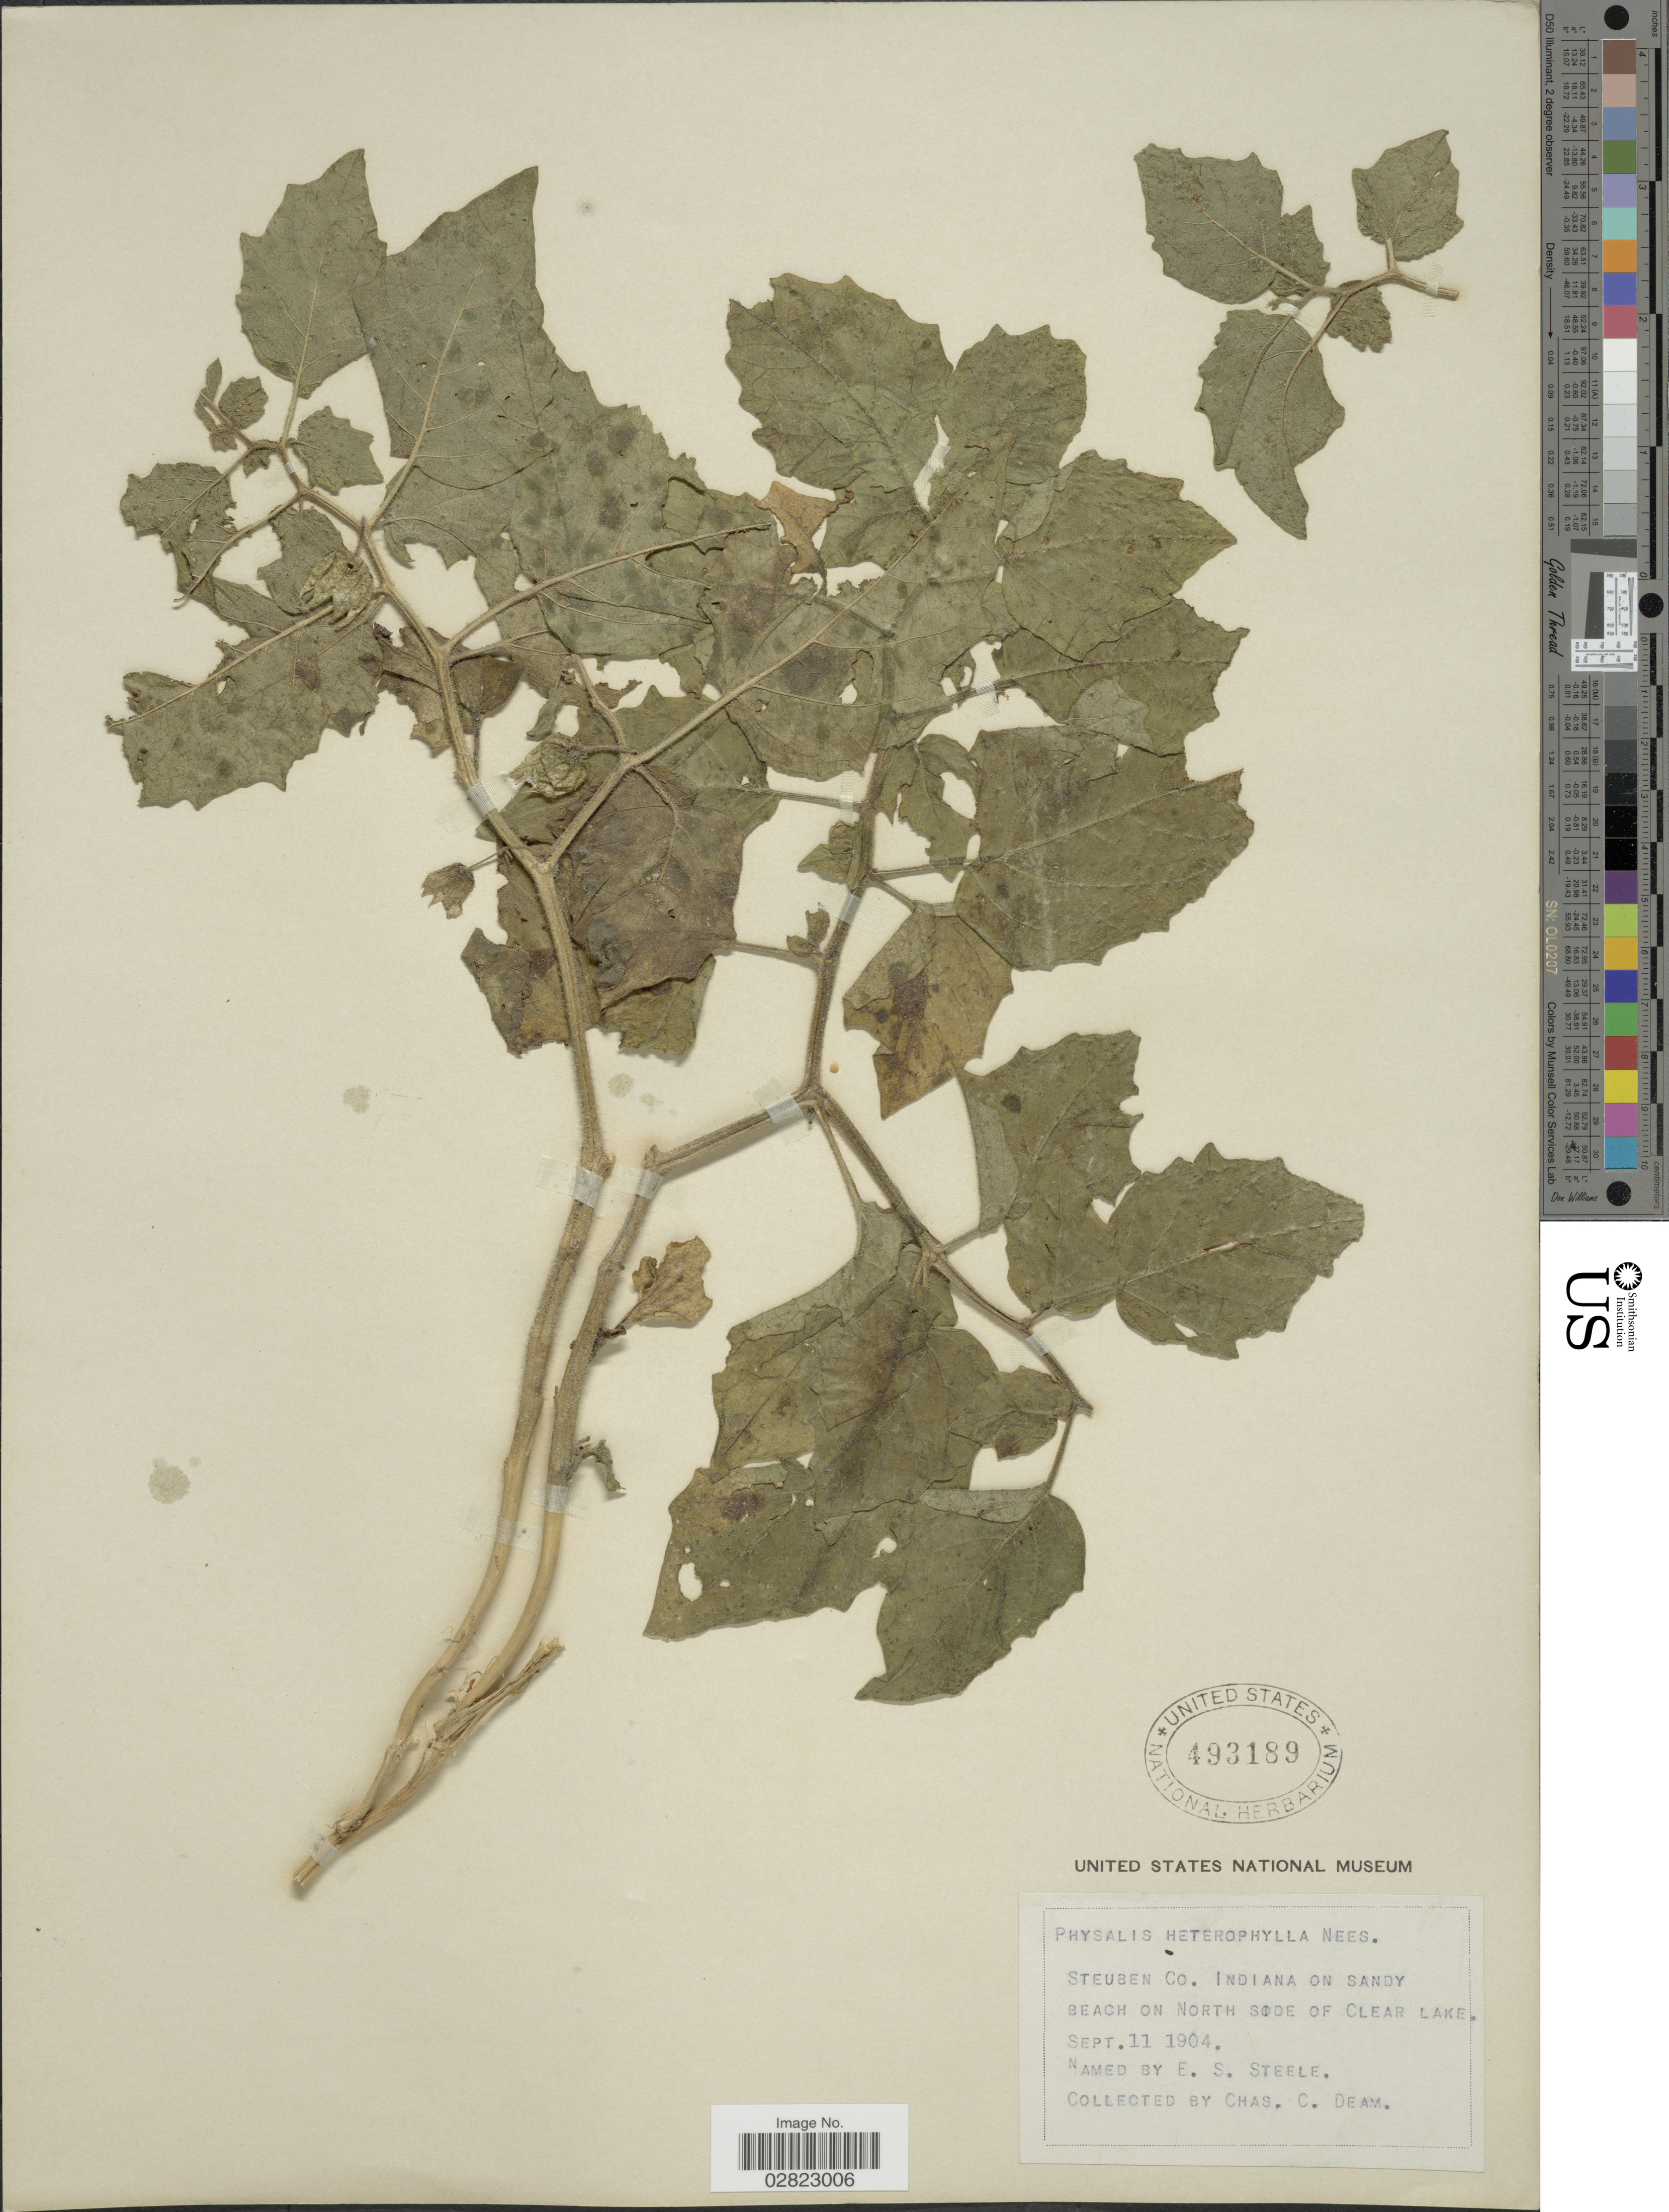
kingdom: Plantae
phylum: Tracheophyta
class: Magnoliopsida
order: Solanales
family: Solanaceae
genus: Physalis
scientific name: Physalis ambigua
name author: (A. Gray) Britton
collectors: C. C. Deam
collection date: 1904-09-11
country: United States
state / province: Indiana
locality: Steuben Co. Indiana on sandy beach on north side of Clear Lake.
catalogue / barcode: US 493189